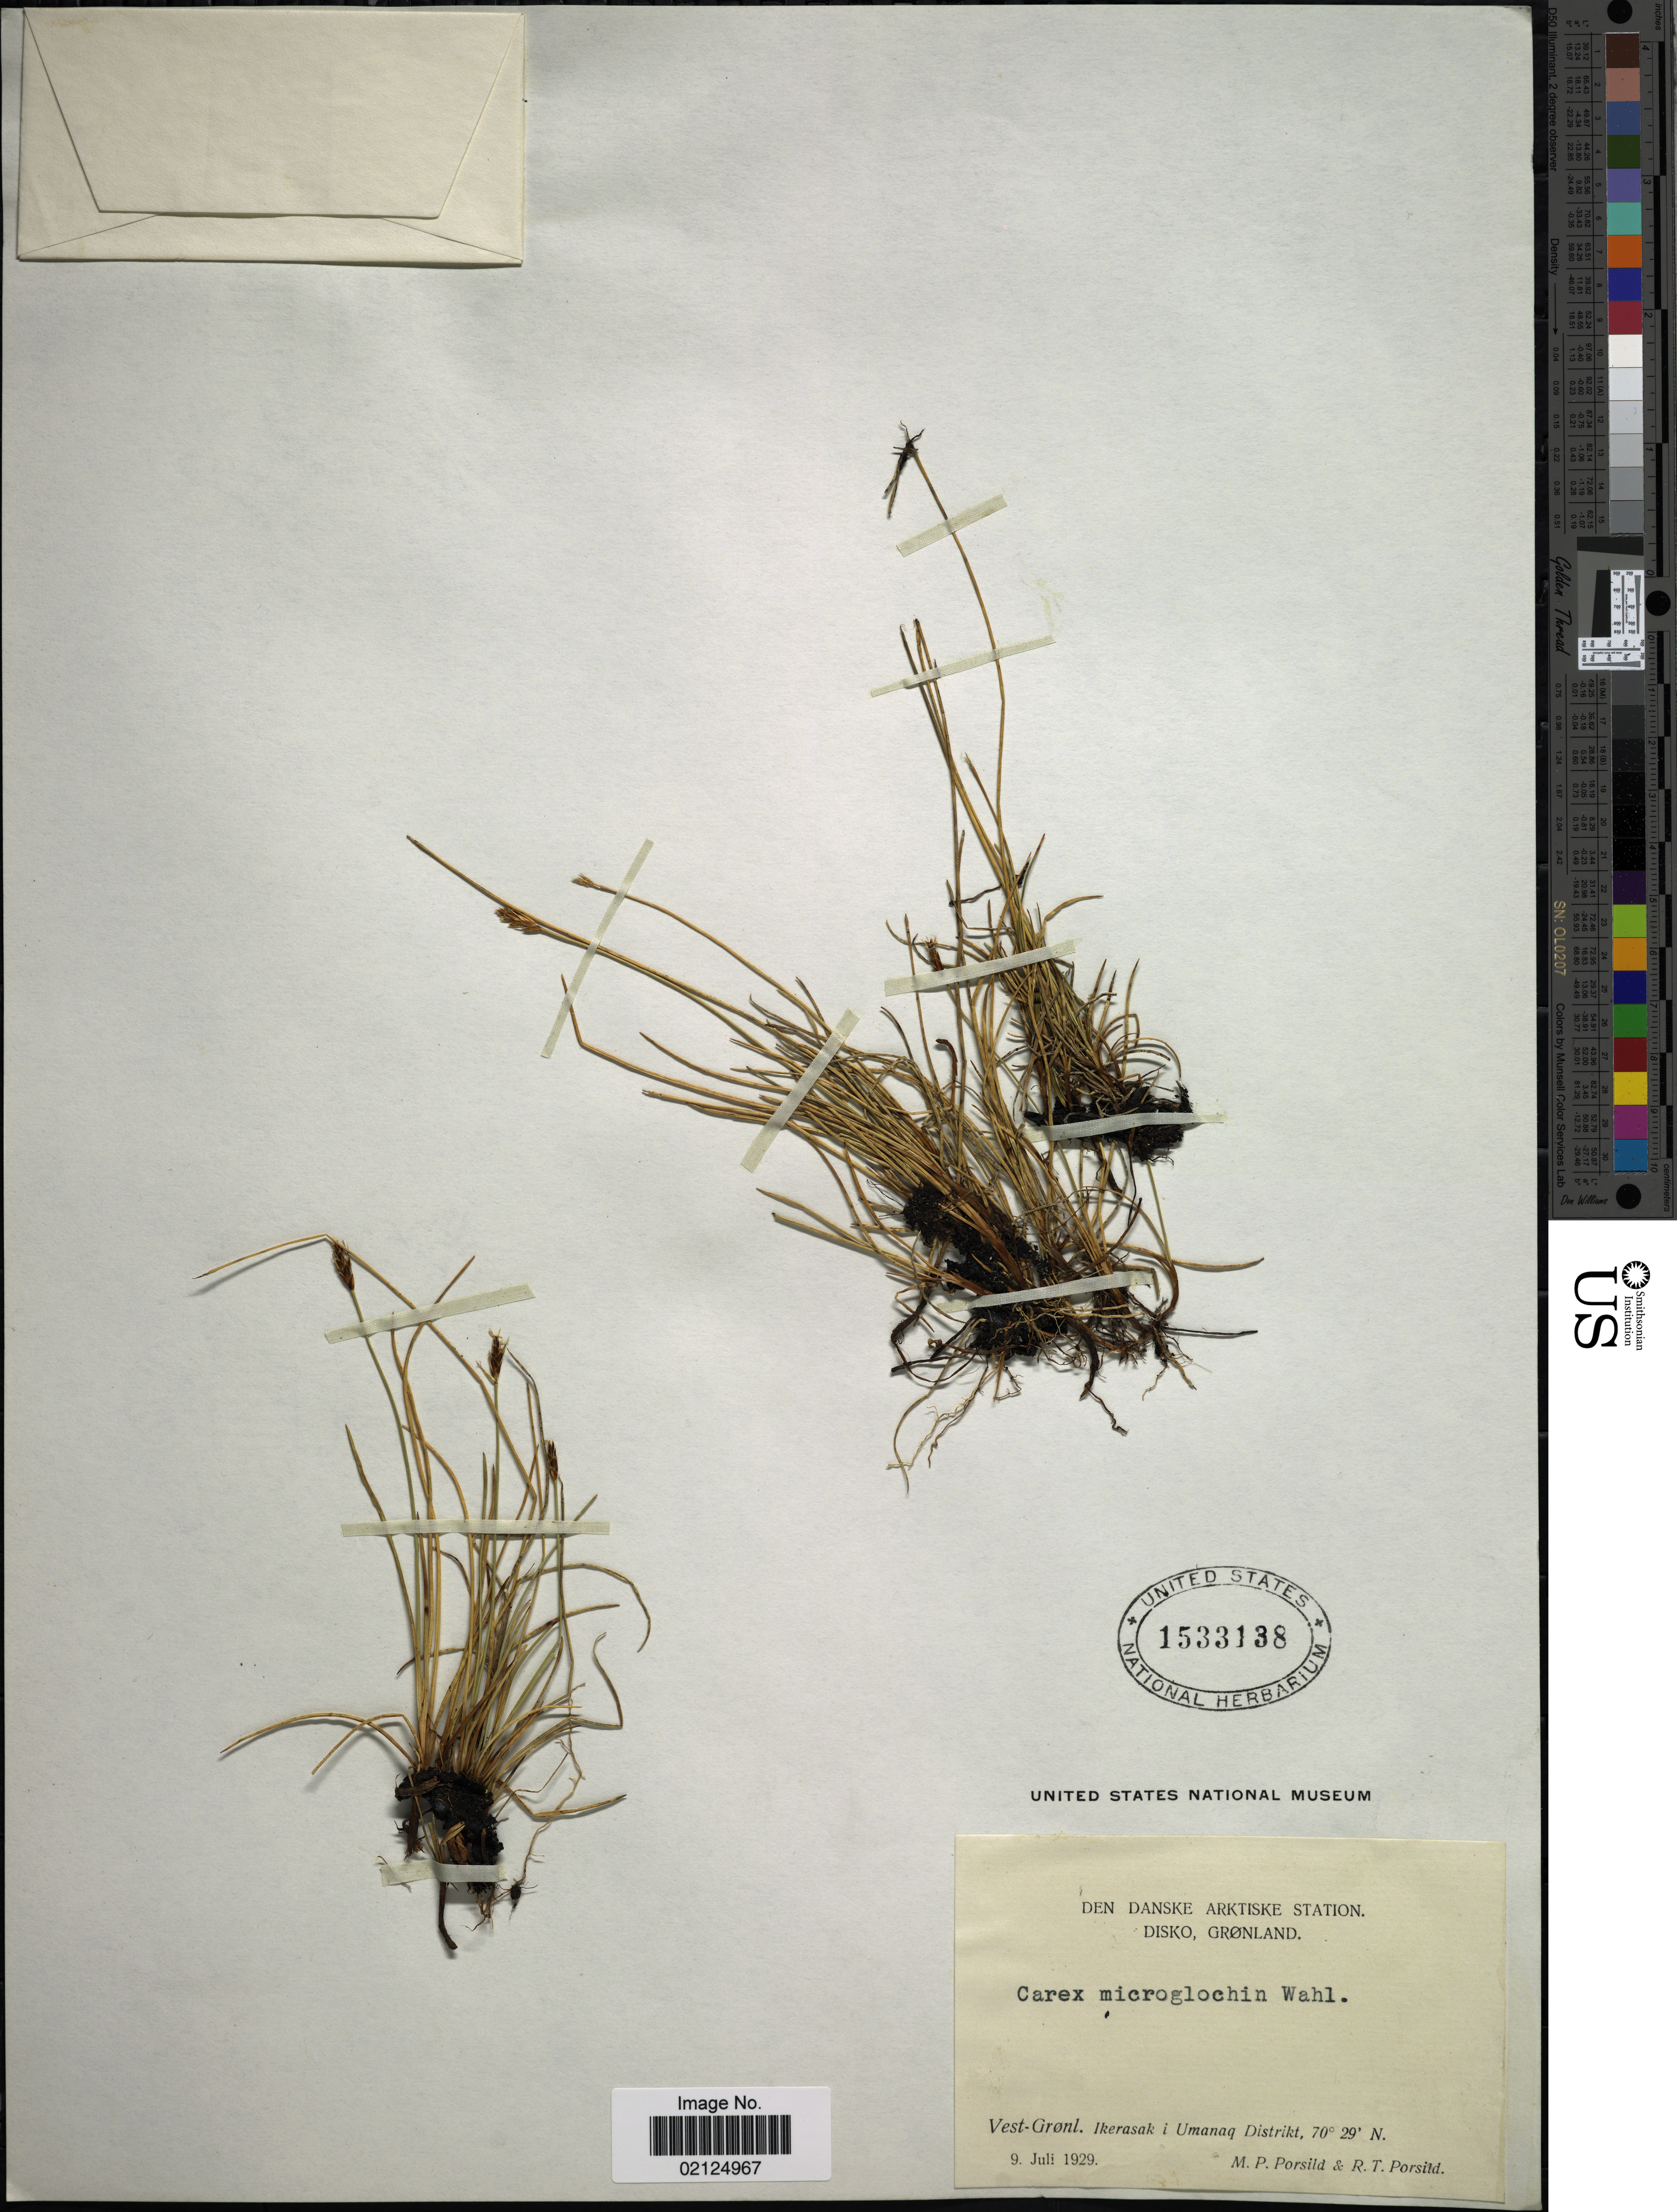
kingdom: Plantae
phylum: Tracheophyta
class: Liliopsida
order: Poales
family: Cyperaceae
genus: Carex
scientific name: Carex microglochin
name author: Wahlenb.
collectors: M. P. Porsild & R. T. Porsild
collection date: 1929-07-09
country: Greenland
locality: Den Danske Arktiske Station, Disko, Grønland. Vest-Grønl. Ikerasak i Umanaq Distrikt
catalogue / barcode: US 1533138